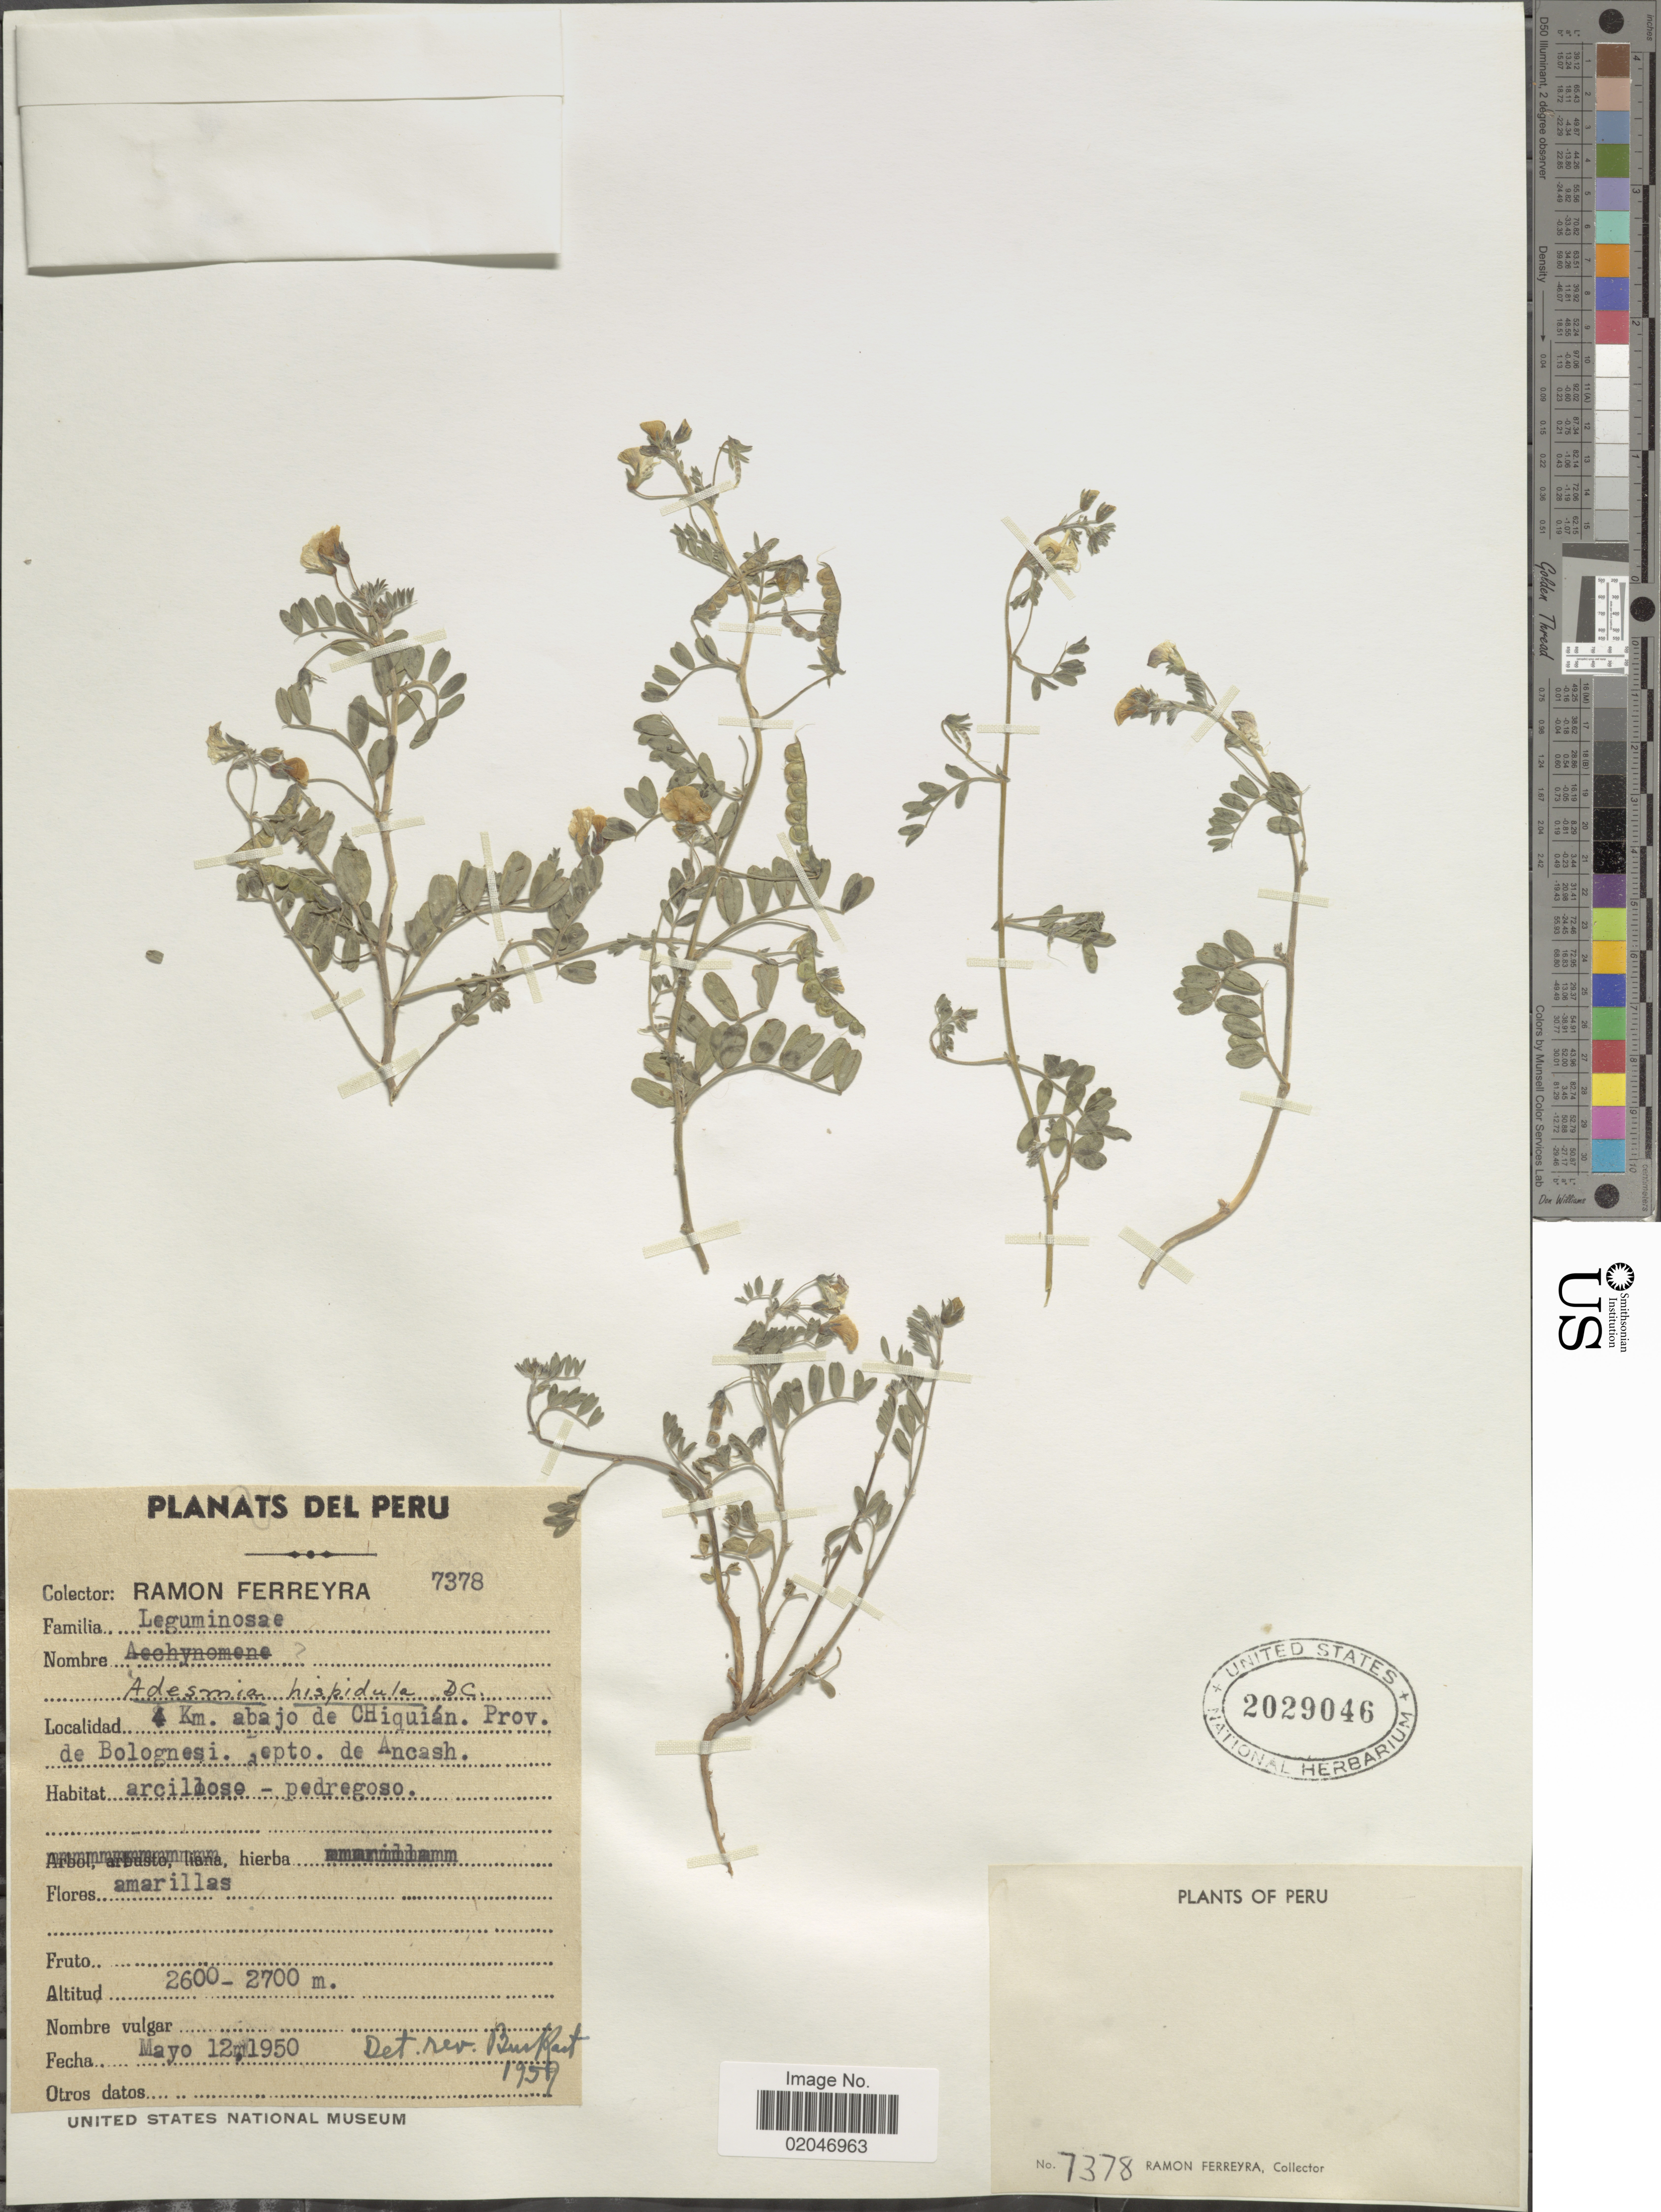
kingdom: Plantae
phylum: Tracheophyta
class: Magnoliopsida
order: Fabales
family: Fabaceae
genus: Adesmia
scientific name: Adesmia hispidula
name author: (Lag.) DC.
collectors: R. A. Ferreyra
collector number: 7378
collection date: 1950-05-12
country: Peru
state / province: Ancash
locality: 4 km. abajo de Chiquián, Prov. de Bolognesi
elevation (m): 2600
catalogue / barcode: US 2029046